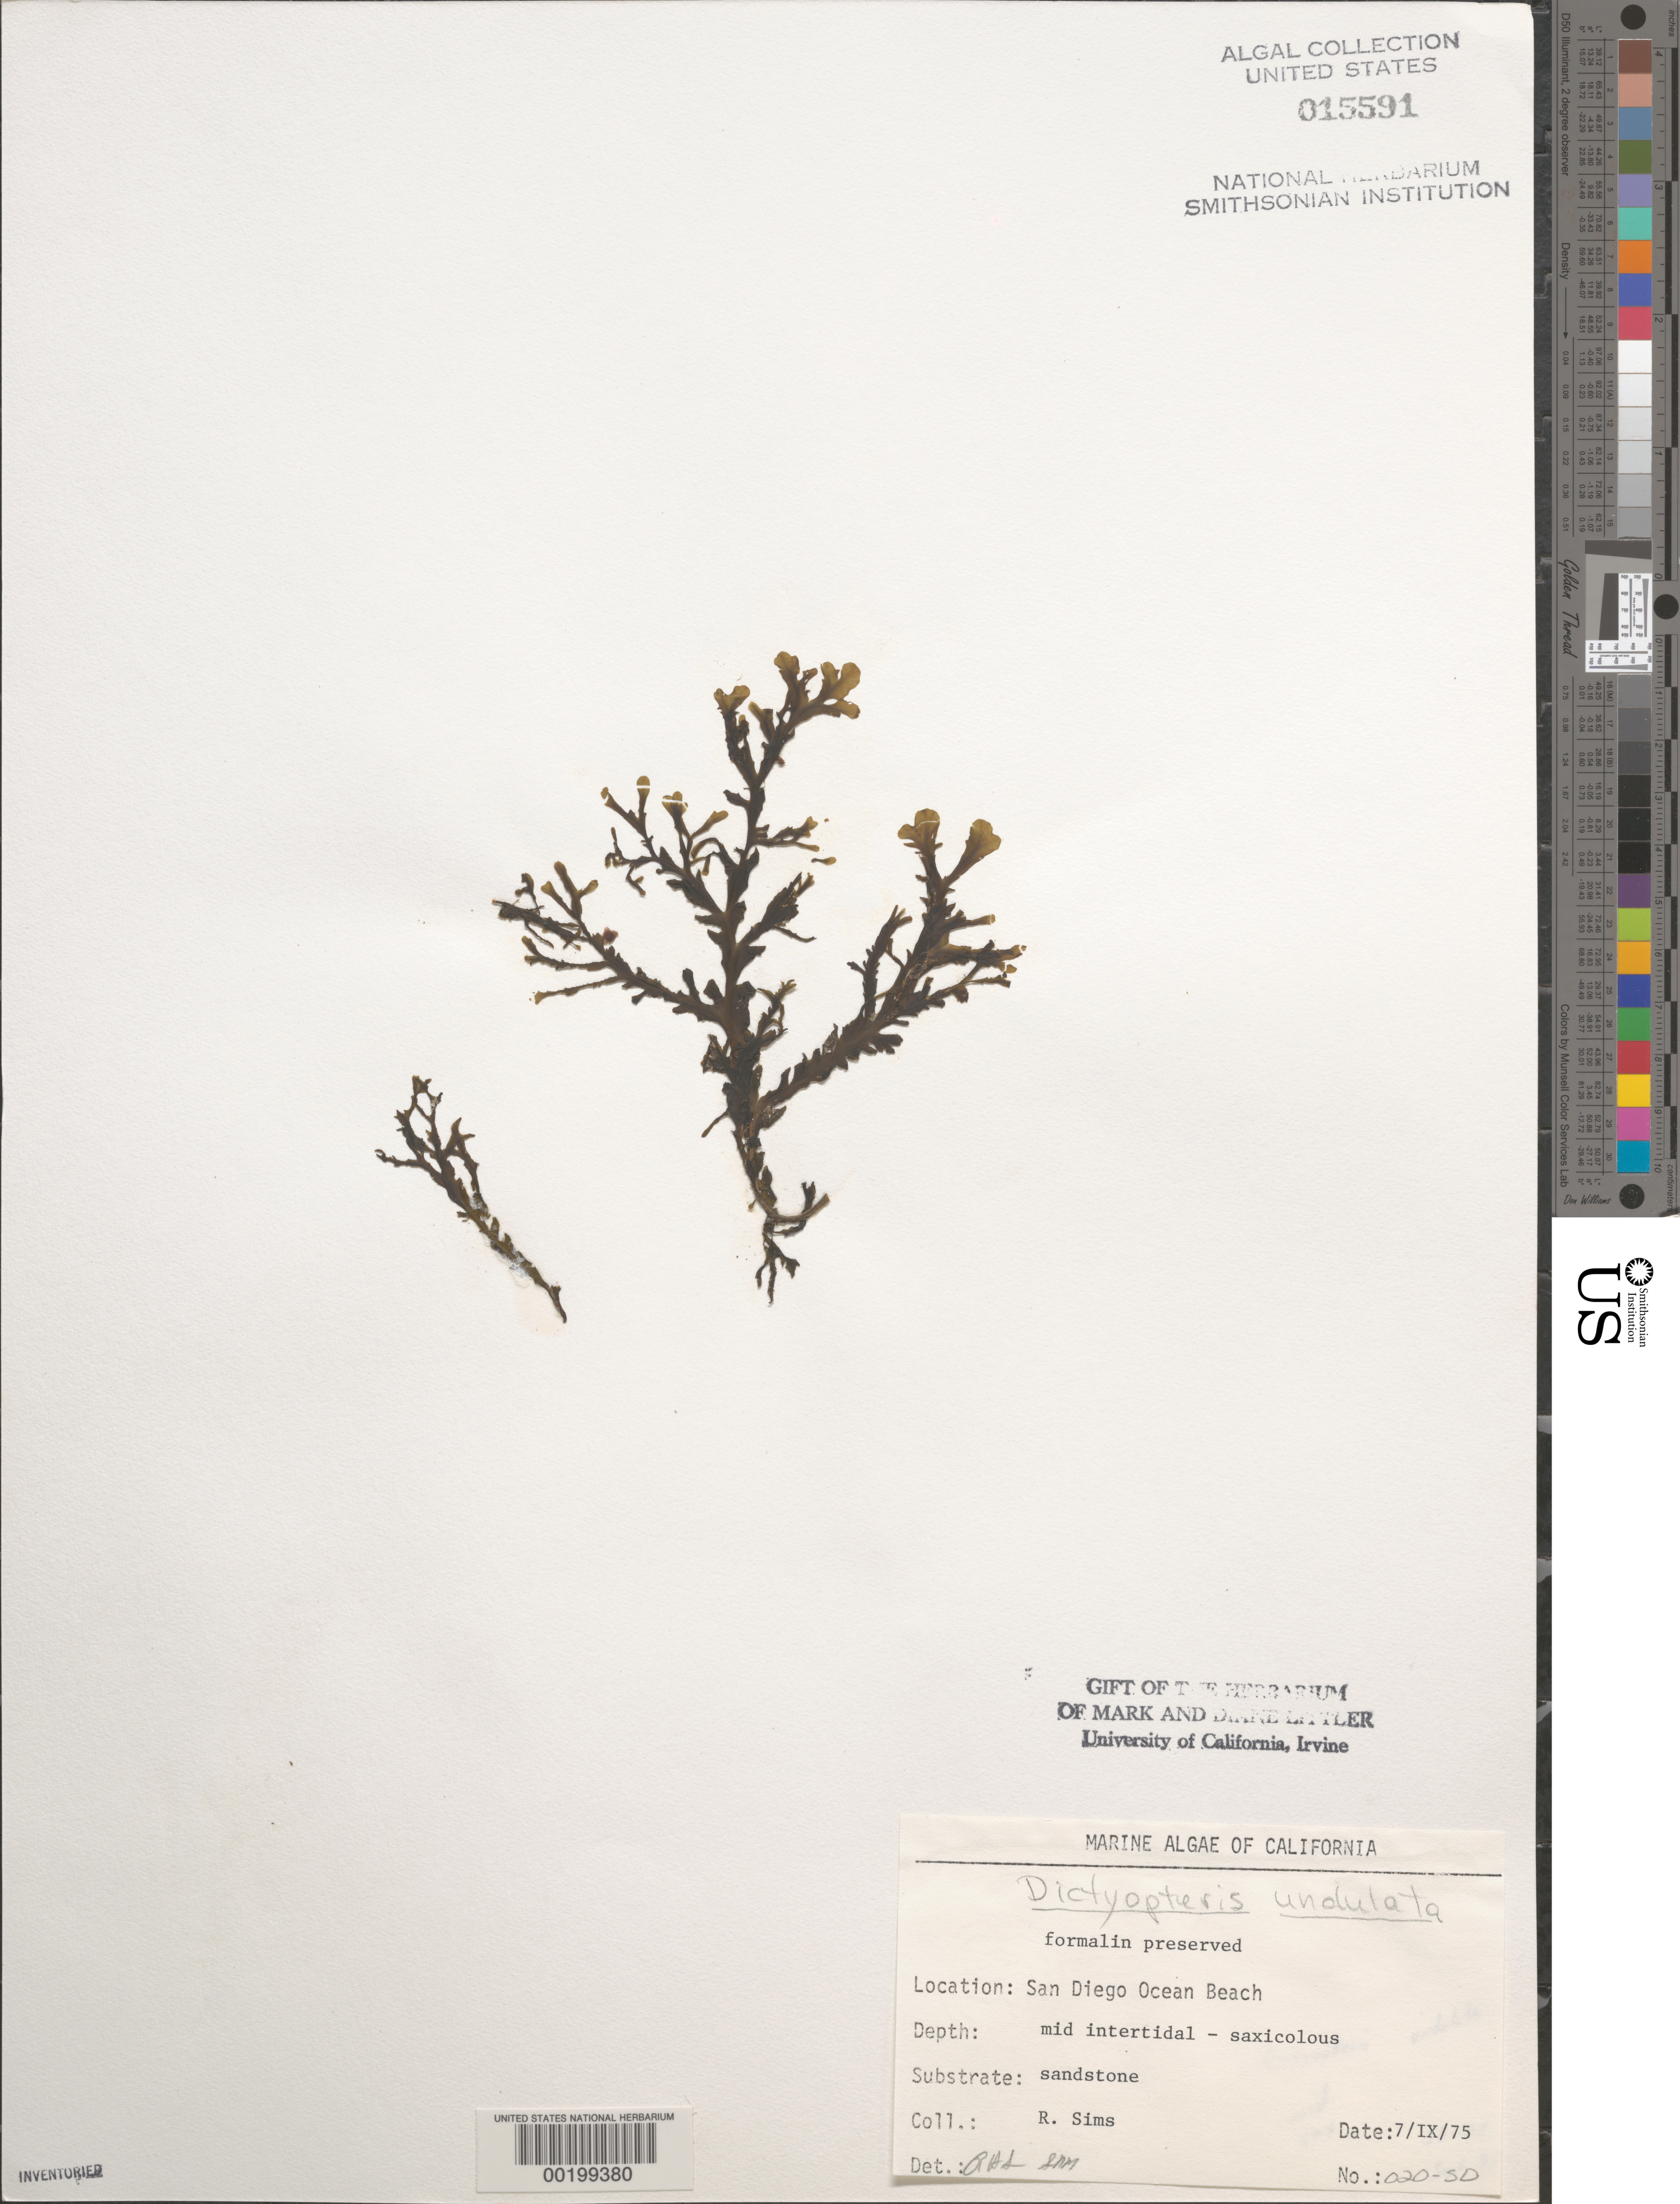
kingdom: Chromista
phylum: Ochrophyta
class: Phaeophyceae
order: Dictyotales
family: Dictyotaceae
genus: Dictyopteris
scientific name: Dictyopteris undulata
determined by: Sims, Robert H.; Murray, S. N.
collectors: R. H. Sims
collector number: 020-SD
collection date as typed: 07 Sep 1975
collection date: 1975-09-07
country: United States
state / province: California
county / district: San Diego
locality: Ocean Beach, end of Del Monte Street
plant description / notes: BLM-SOCALBIGHT Rocky Intertidal Survey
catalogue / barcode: US 15591